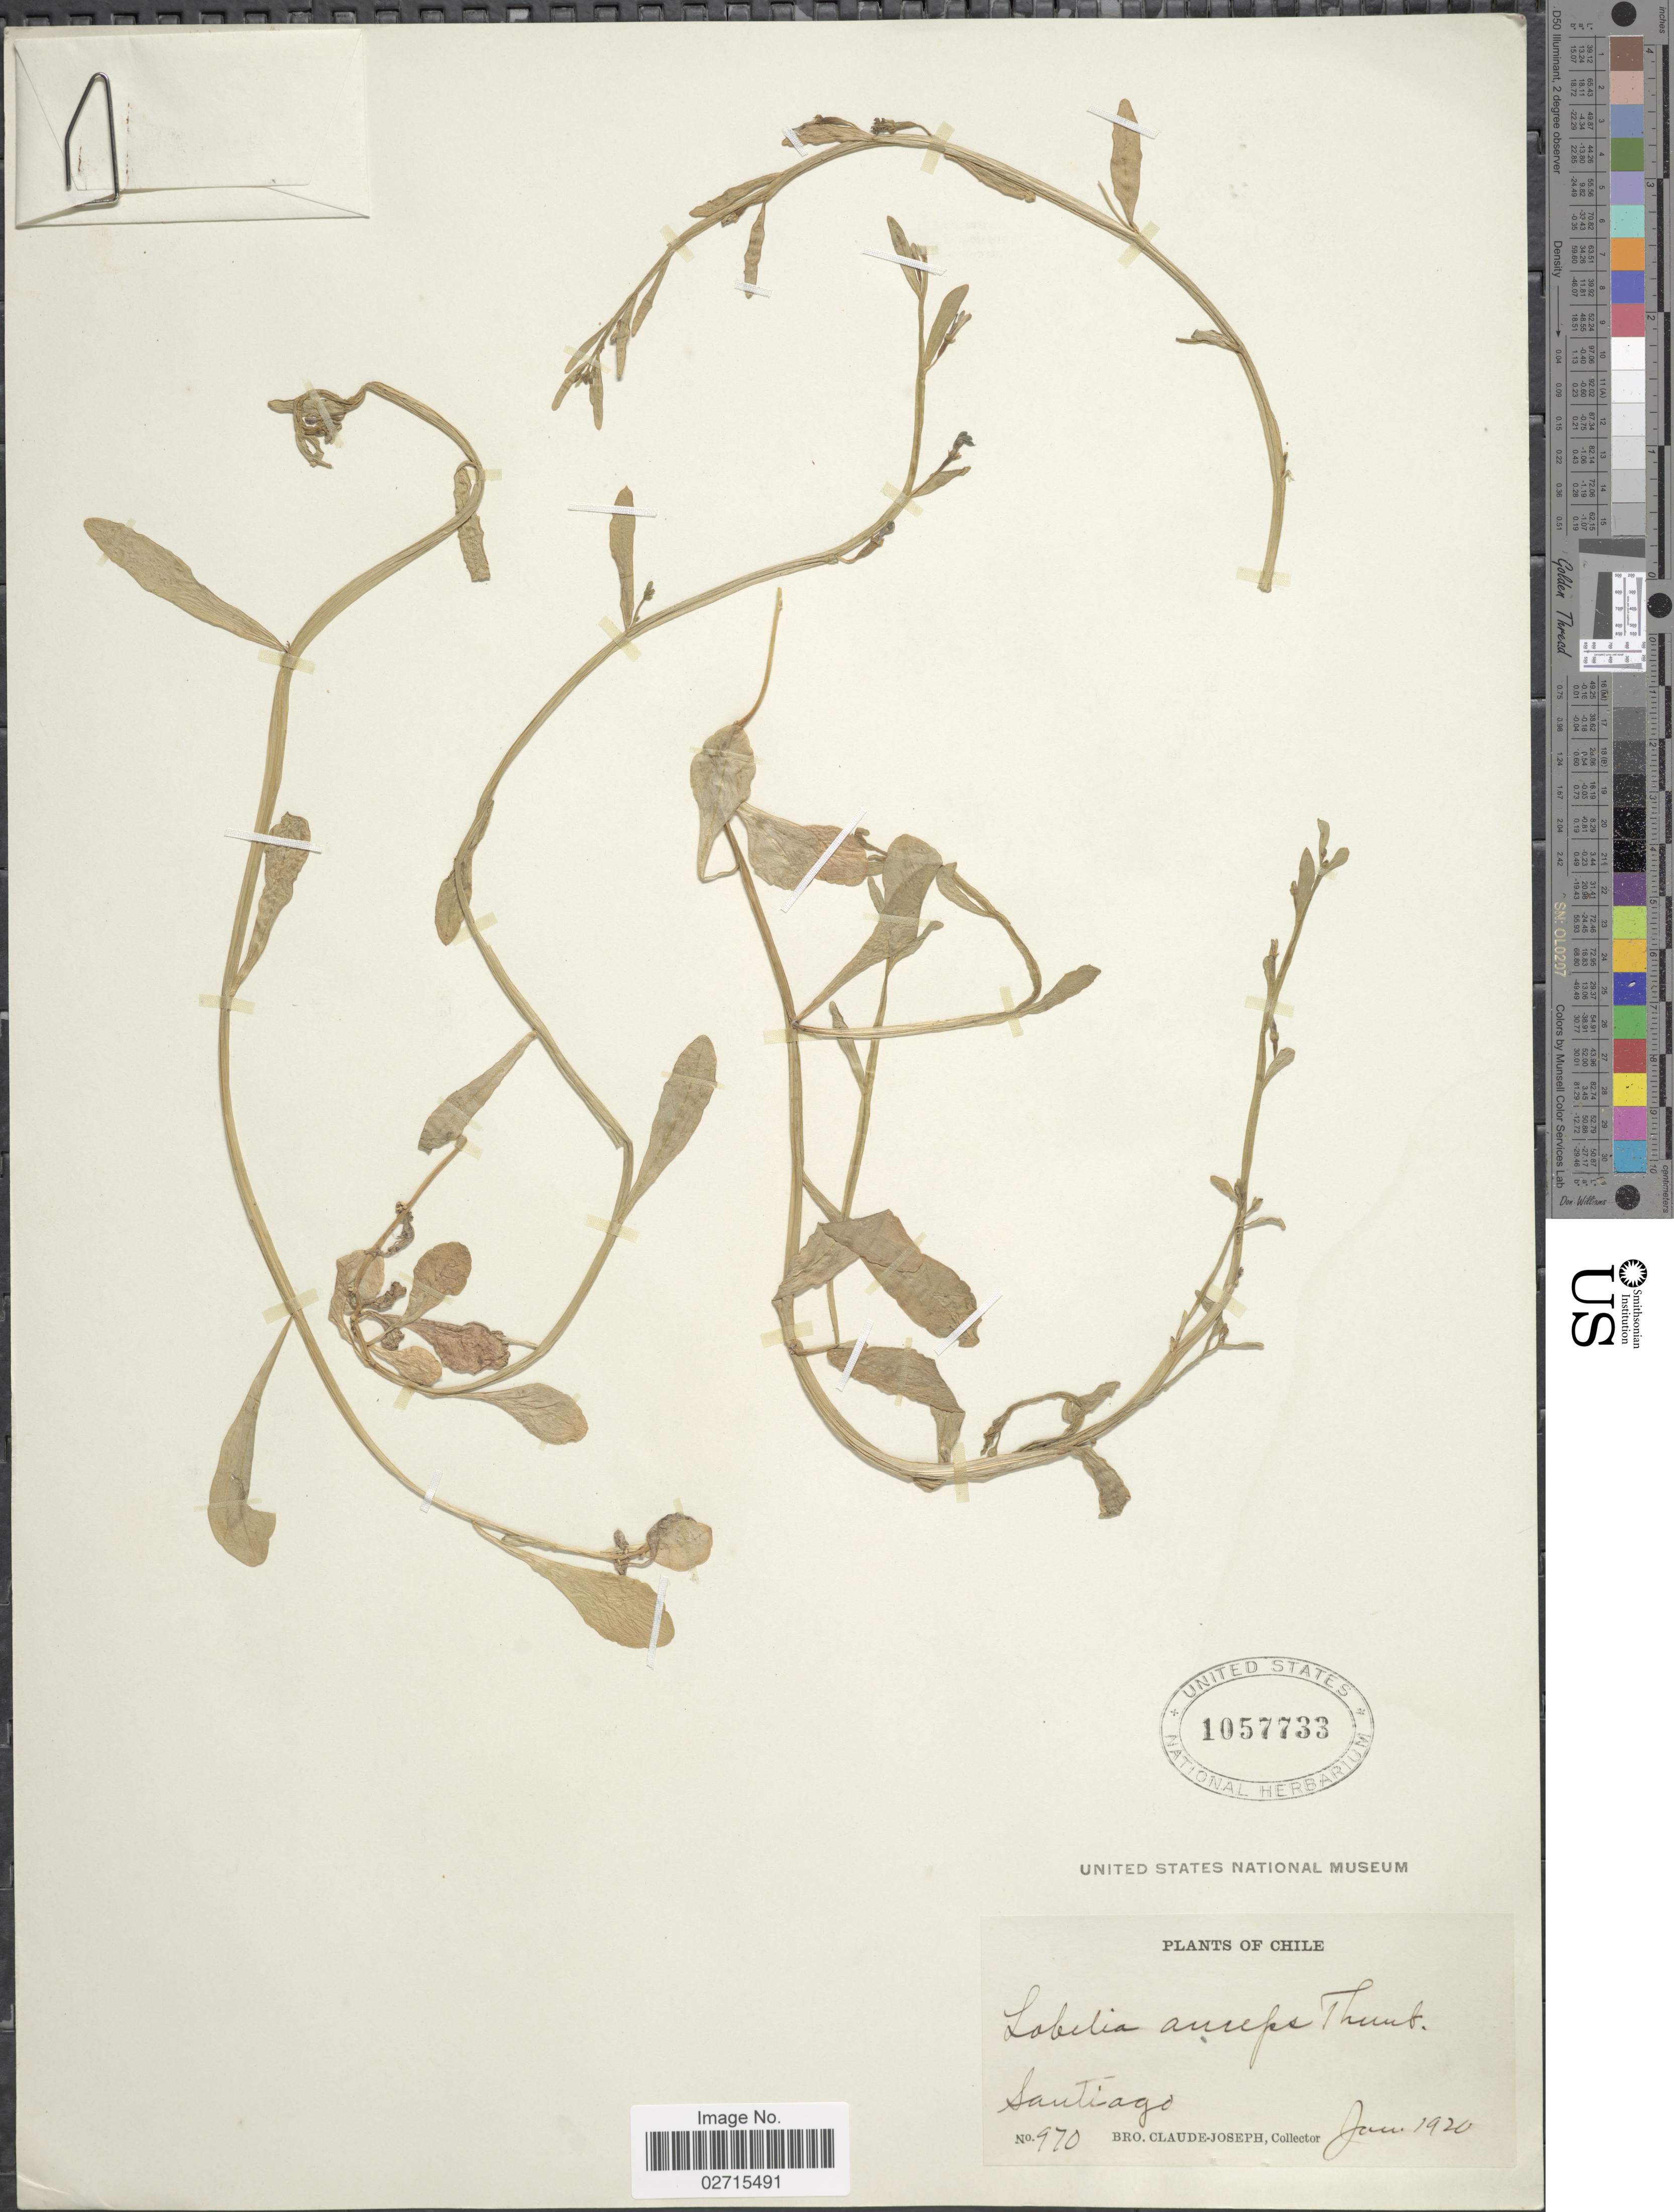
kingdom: Plantae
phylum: Tracheophyta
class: Magnoliopsida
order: Asterales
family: Campanulaceae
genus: Lobelia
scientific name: Lobelia anceps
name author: L. f.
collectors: Bro. Claude-Joseph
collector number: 970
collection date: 1920-01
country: Chile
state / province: Región Metropolitana (RM)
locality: Santiago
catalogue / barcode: US 1057733